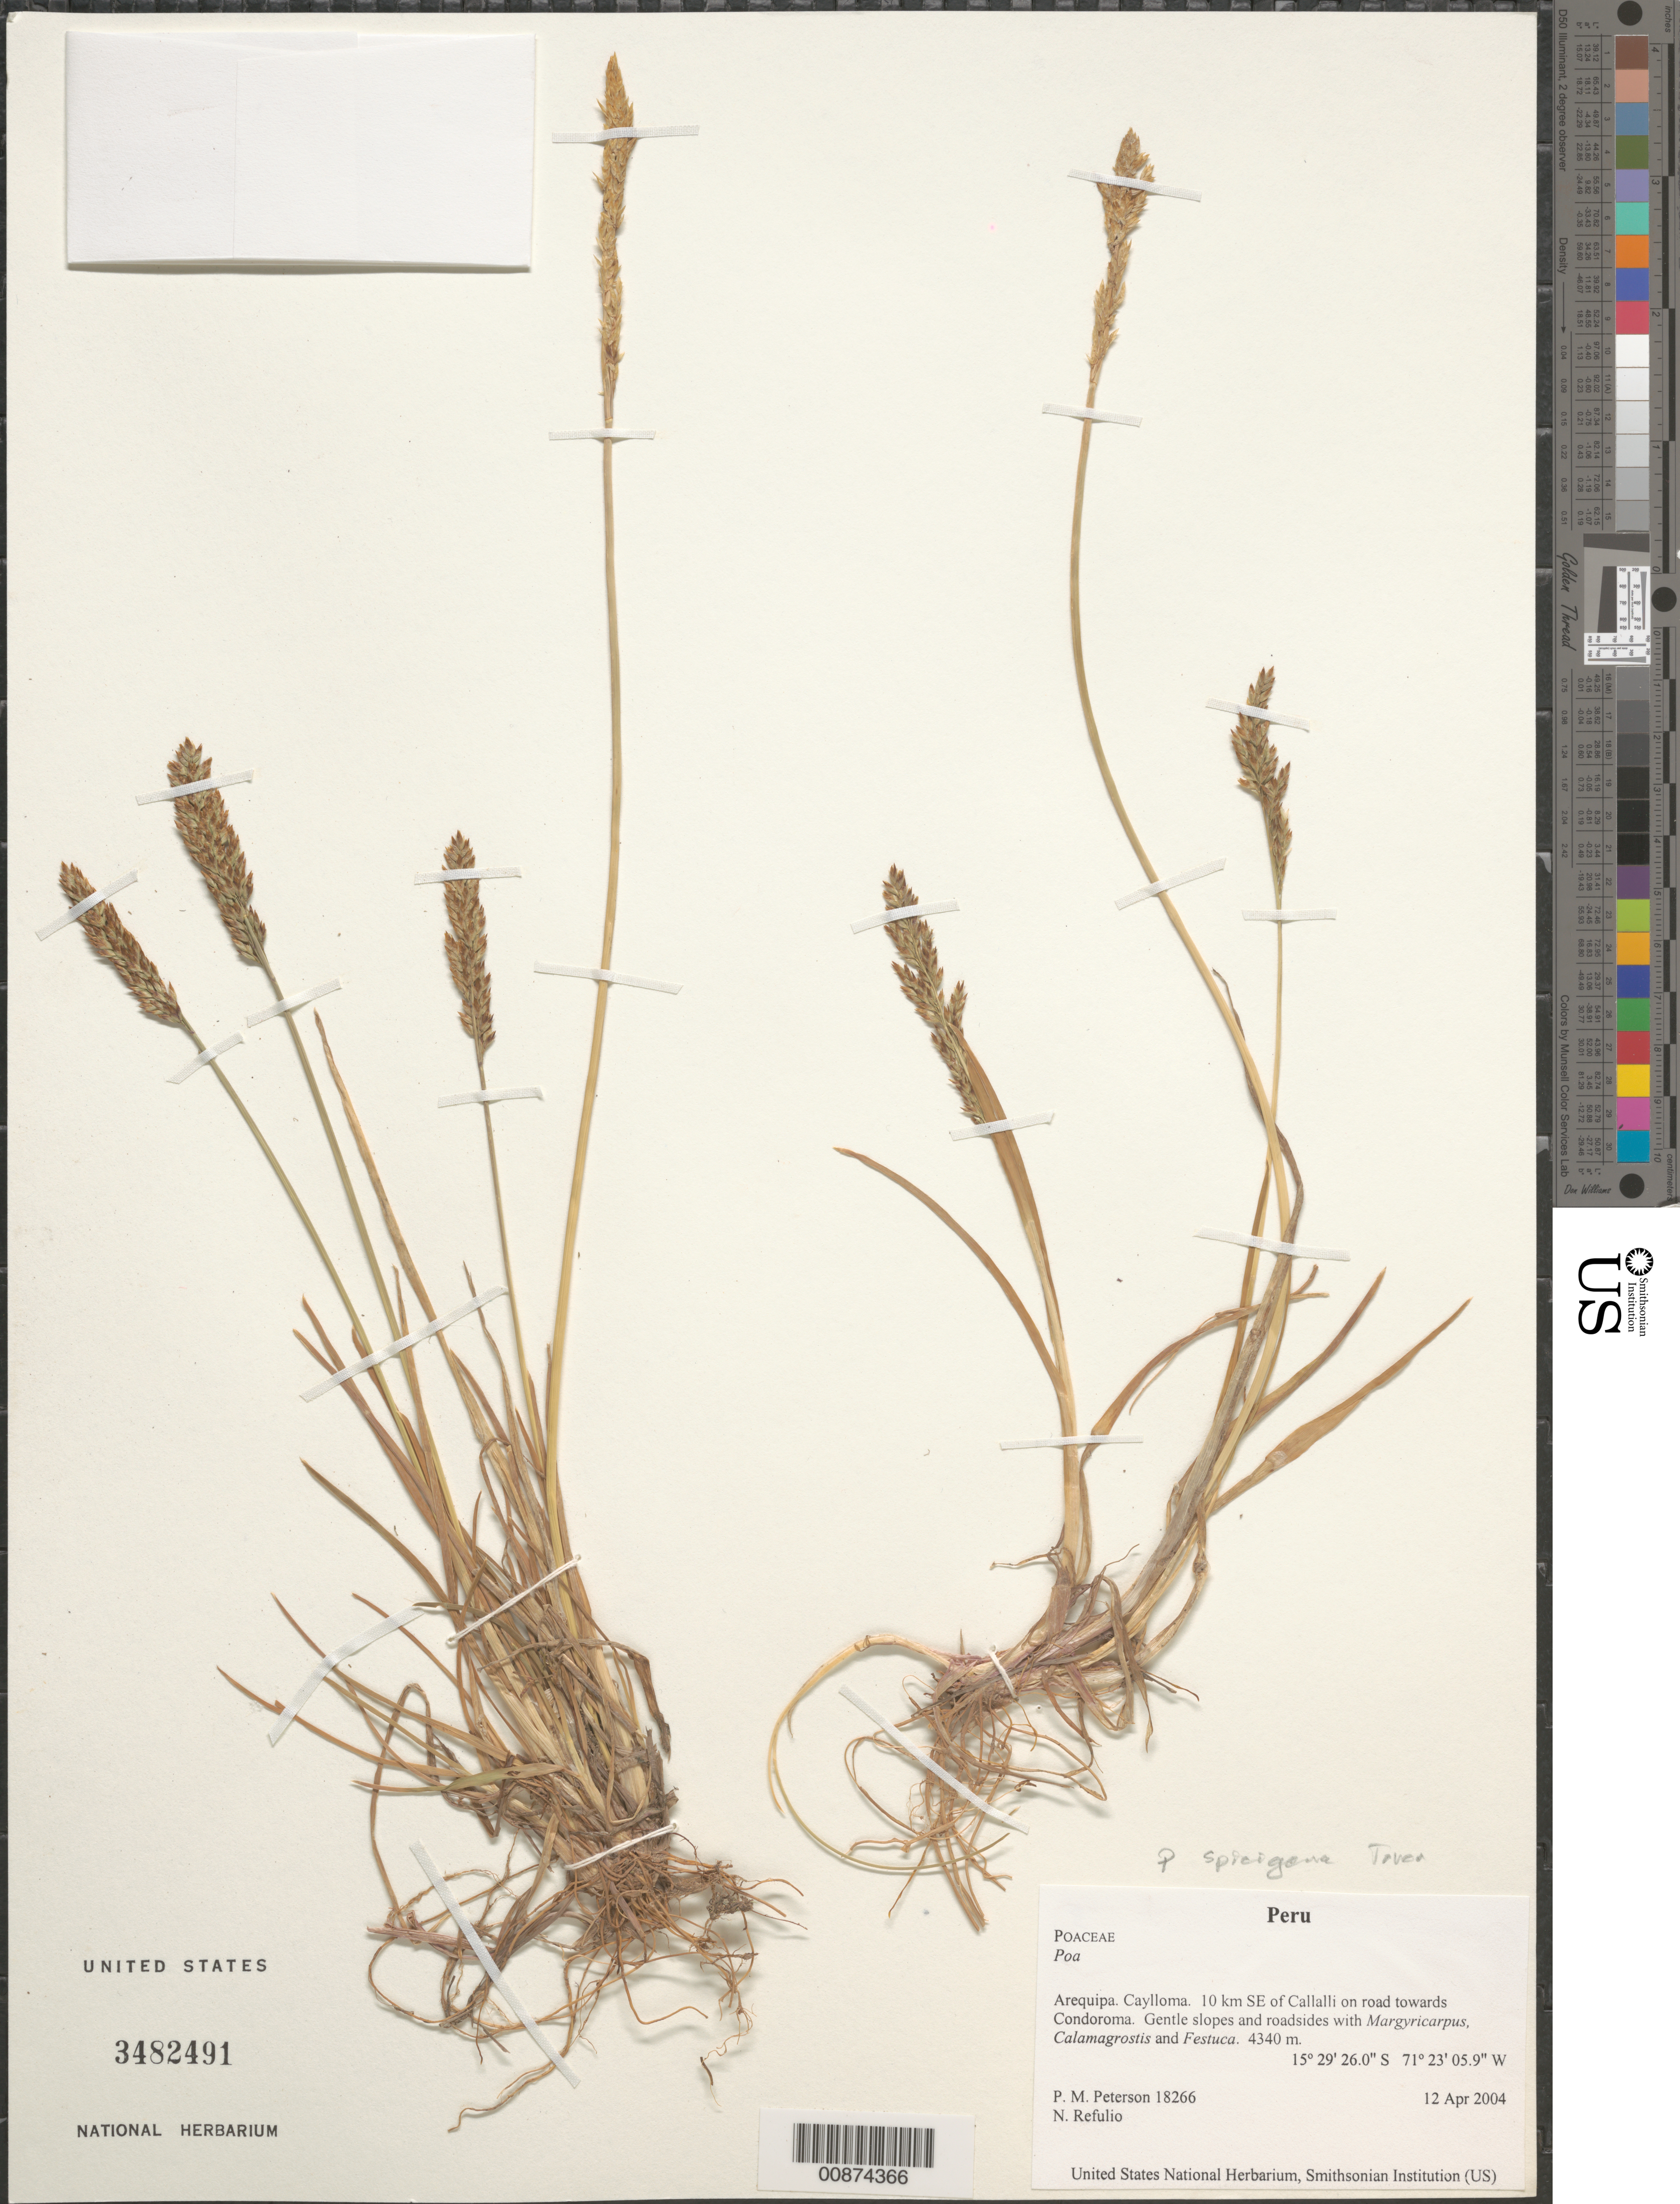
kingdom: Plantae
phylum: Tracheophyta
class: Liliopsida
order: Poales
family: Poaceae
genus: Poa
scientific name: Poa spicigera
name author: Tovar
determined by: Soreng, Robert J., Research Associate (BOT), Smithsonian Institution - National Museum of Natural History (UNITED STATES)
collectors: P. M. Peterson & N. Refulio-Rodríguez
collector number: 18266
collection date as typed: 12 Apr 2004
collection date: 2004-04-12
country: Peru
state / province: Arequipa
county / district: Caylloma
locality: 10 km SE of Callalli on road towards Condoroma. Gentle slopes and roadsides with Margyricarpus, Calamagrostis and Festuca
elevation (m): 4340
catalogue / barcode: US 3482491